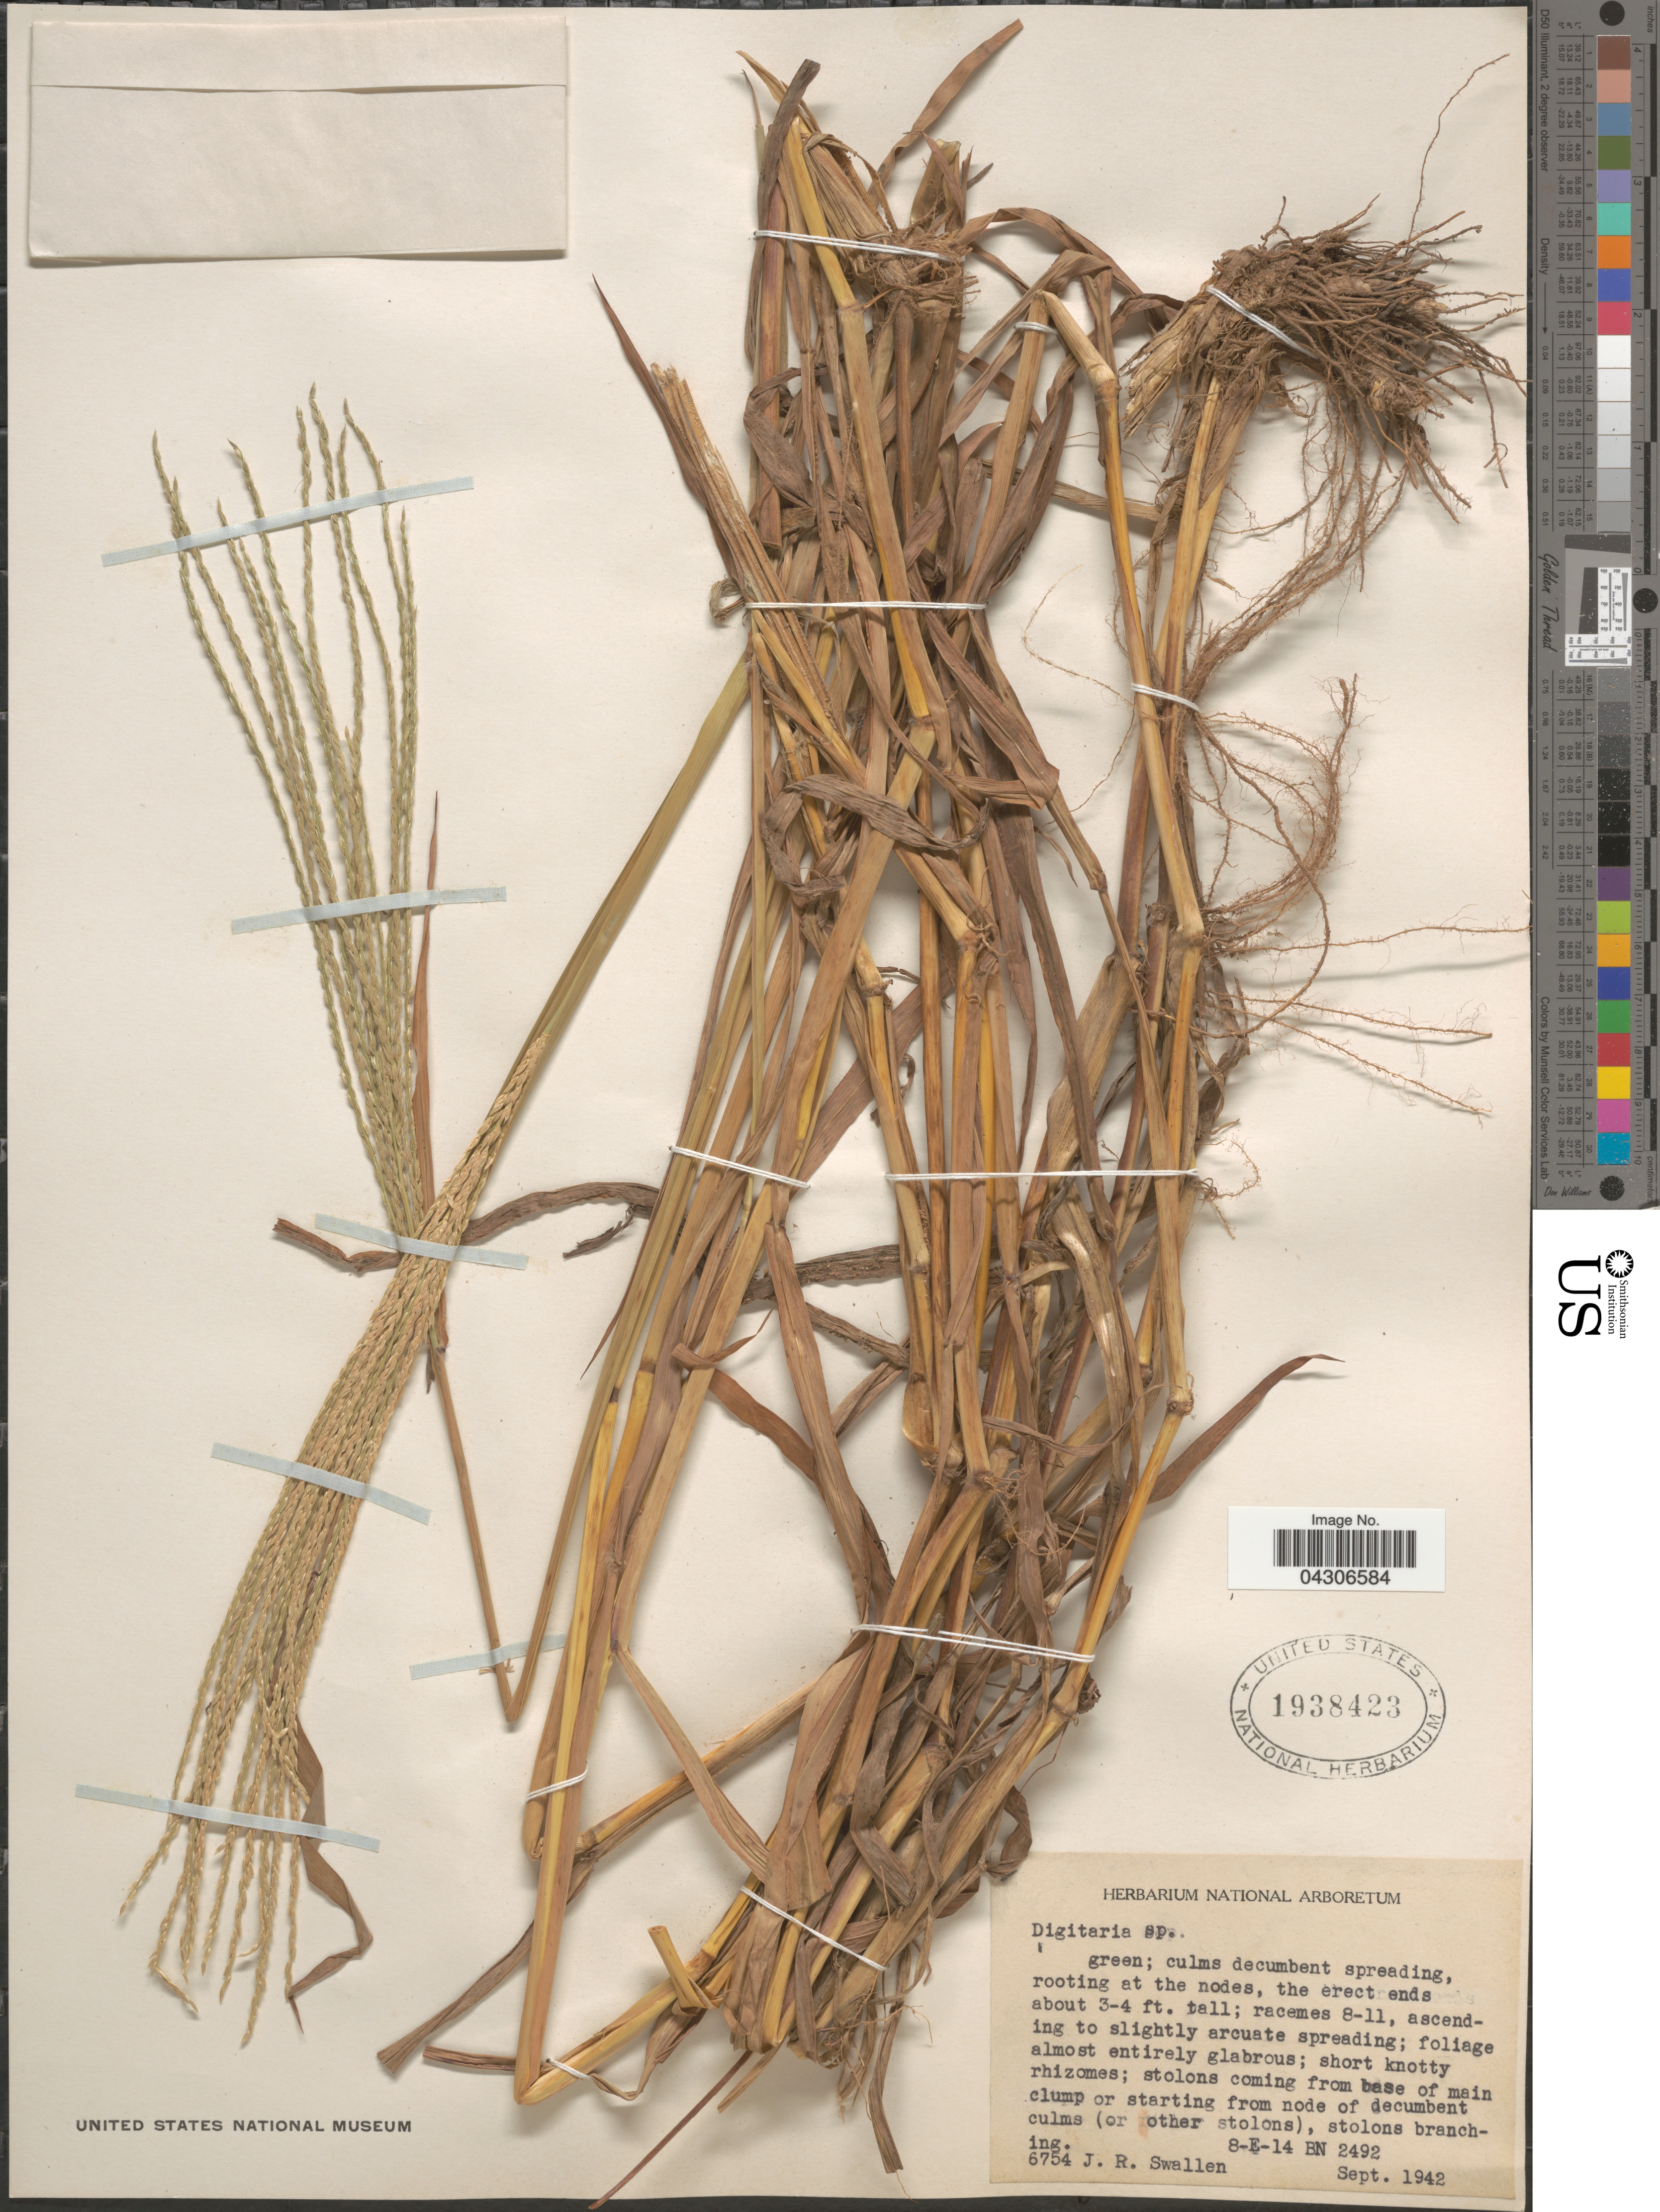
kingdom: Plantae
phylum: Tracheophyta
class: Liliopsida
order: Poales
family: Poaceae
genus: Digitaria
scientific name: Digitaria sp.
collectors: J. R. Swallen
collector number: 6754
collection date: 1942-09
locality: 8-E-14 BN 2492.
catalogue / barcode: US 1938423